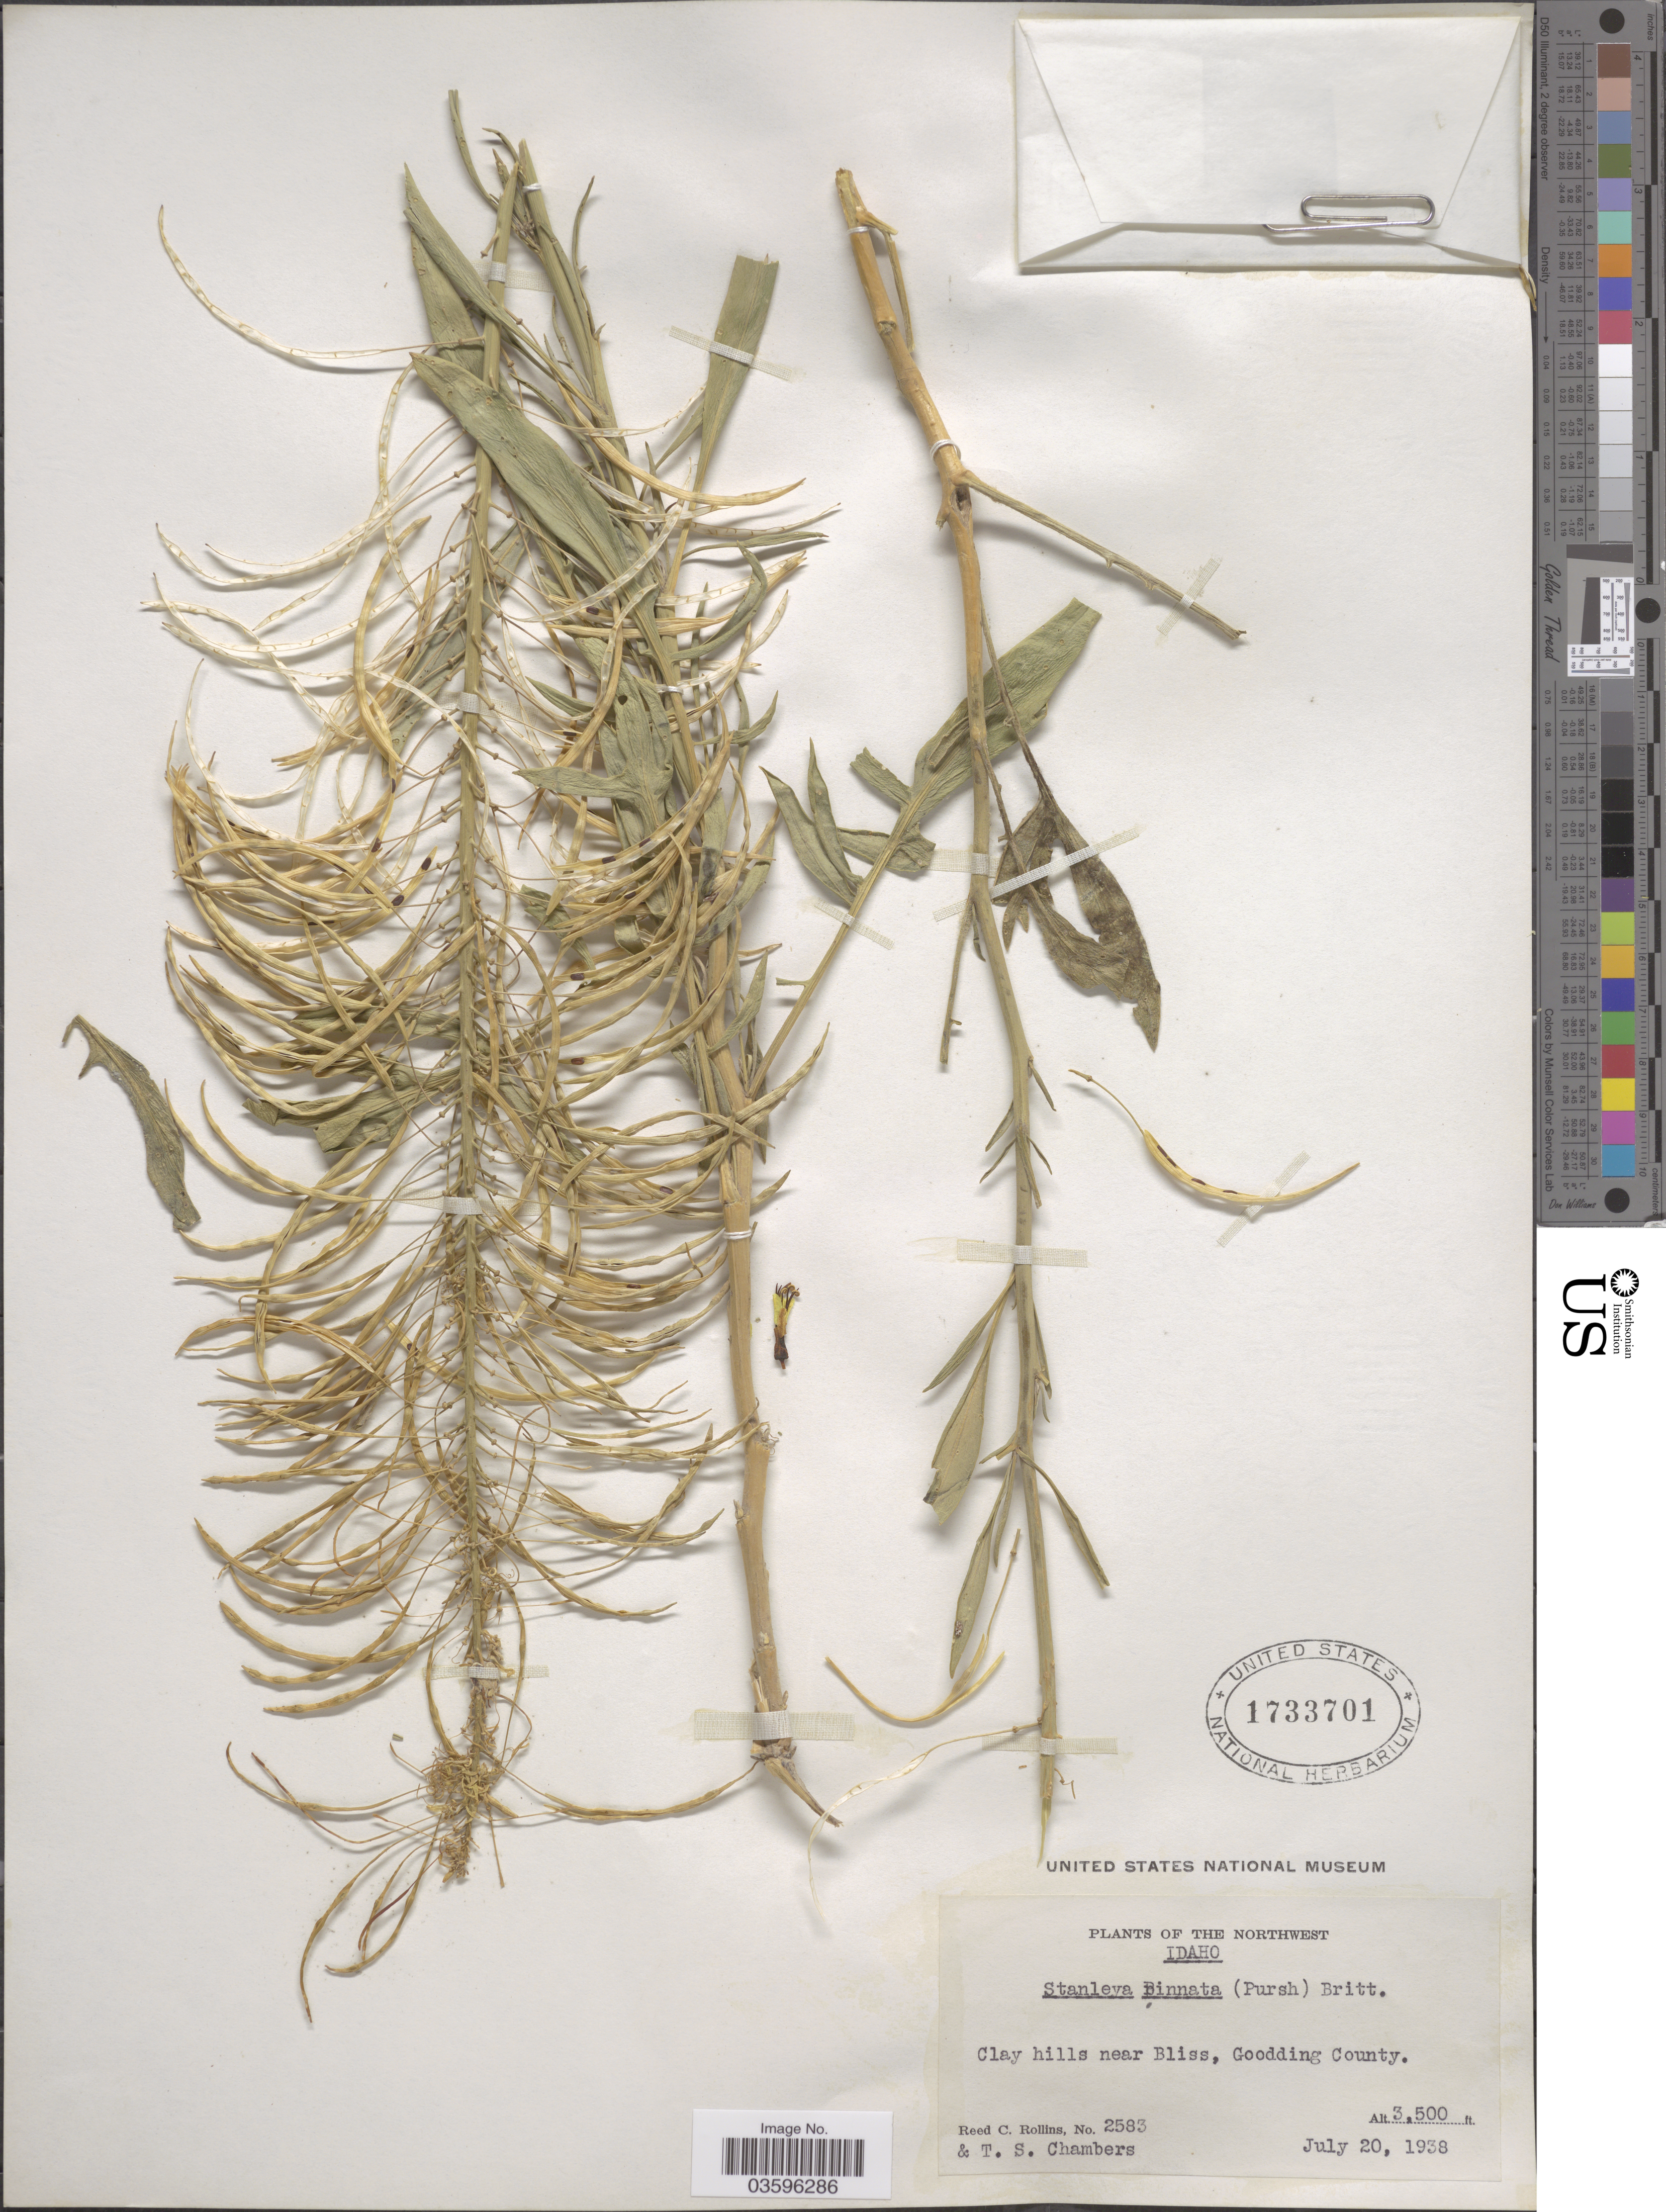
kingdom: Plantae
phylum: Tracheophyta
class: Magnoliopsida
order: Brassicales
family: Brassicaceae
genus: Stanleya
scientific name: Stanleya pinnata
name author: (Pursh) Britton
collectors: R. C. Rollins & T. Chambers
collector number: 2583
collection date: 1938-07-20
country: United States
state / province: Idaho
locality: The Northwest. Clay hills near Bliss, Goodding County.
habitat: clay hills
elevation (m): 1067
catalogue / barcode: US 1733701